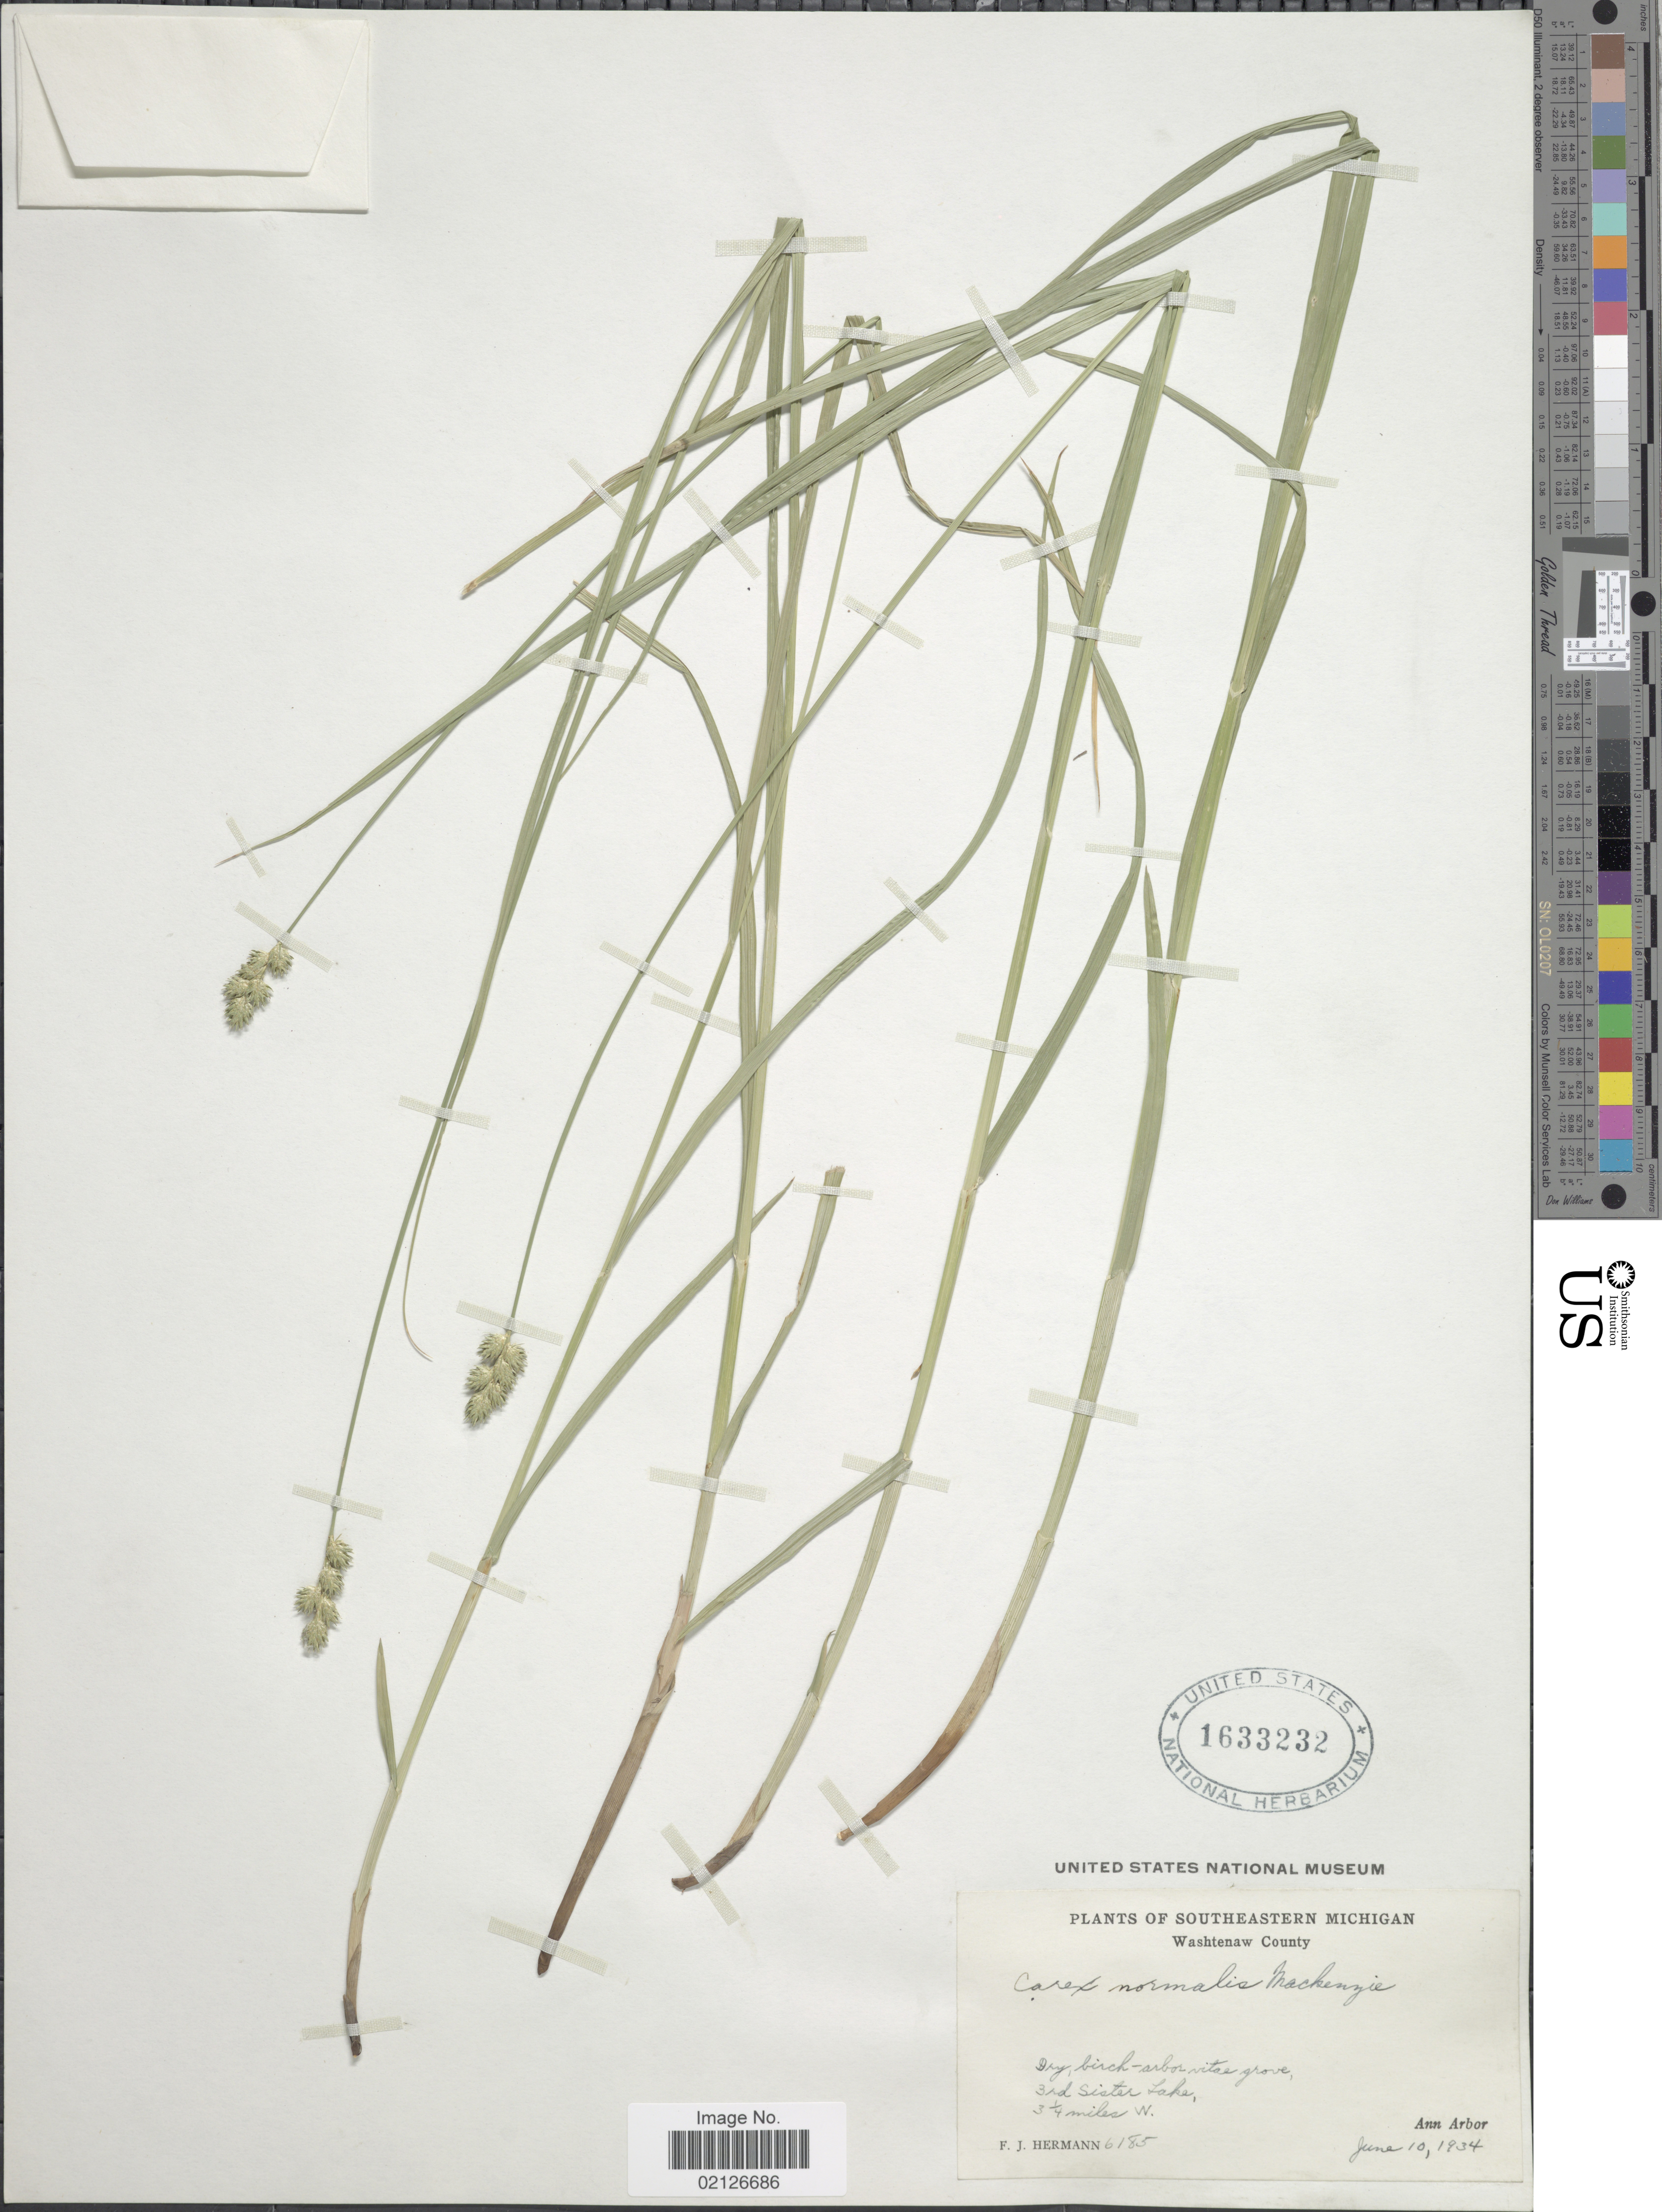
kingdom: Plantae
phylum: Tracheophyta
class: Liliopsida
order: Poales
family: Cyperaceae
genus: Carex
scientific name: Carex normalis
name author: Mack.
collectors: F. J. Hermann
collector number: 6185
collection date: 1934-06-10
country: United States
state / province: Michigan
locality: Southeastern Michigan, Washtenaw County, dry, birch-arbor vitas grove, 3rd Sister Lake, 3 1/4 miles W., Ann Arbor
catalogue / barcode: US 1633232